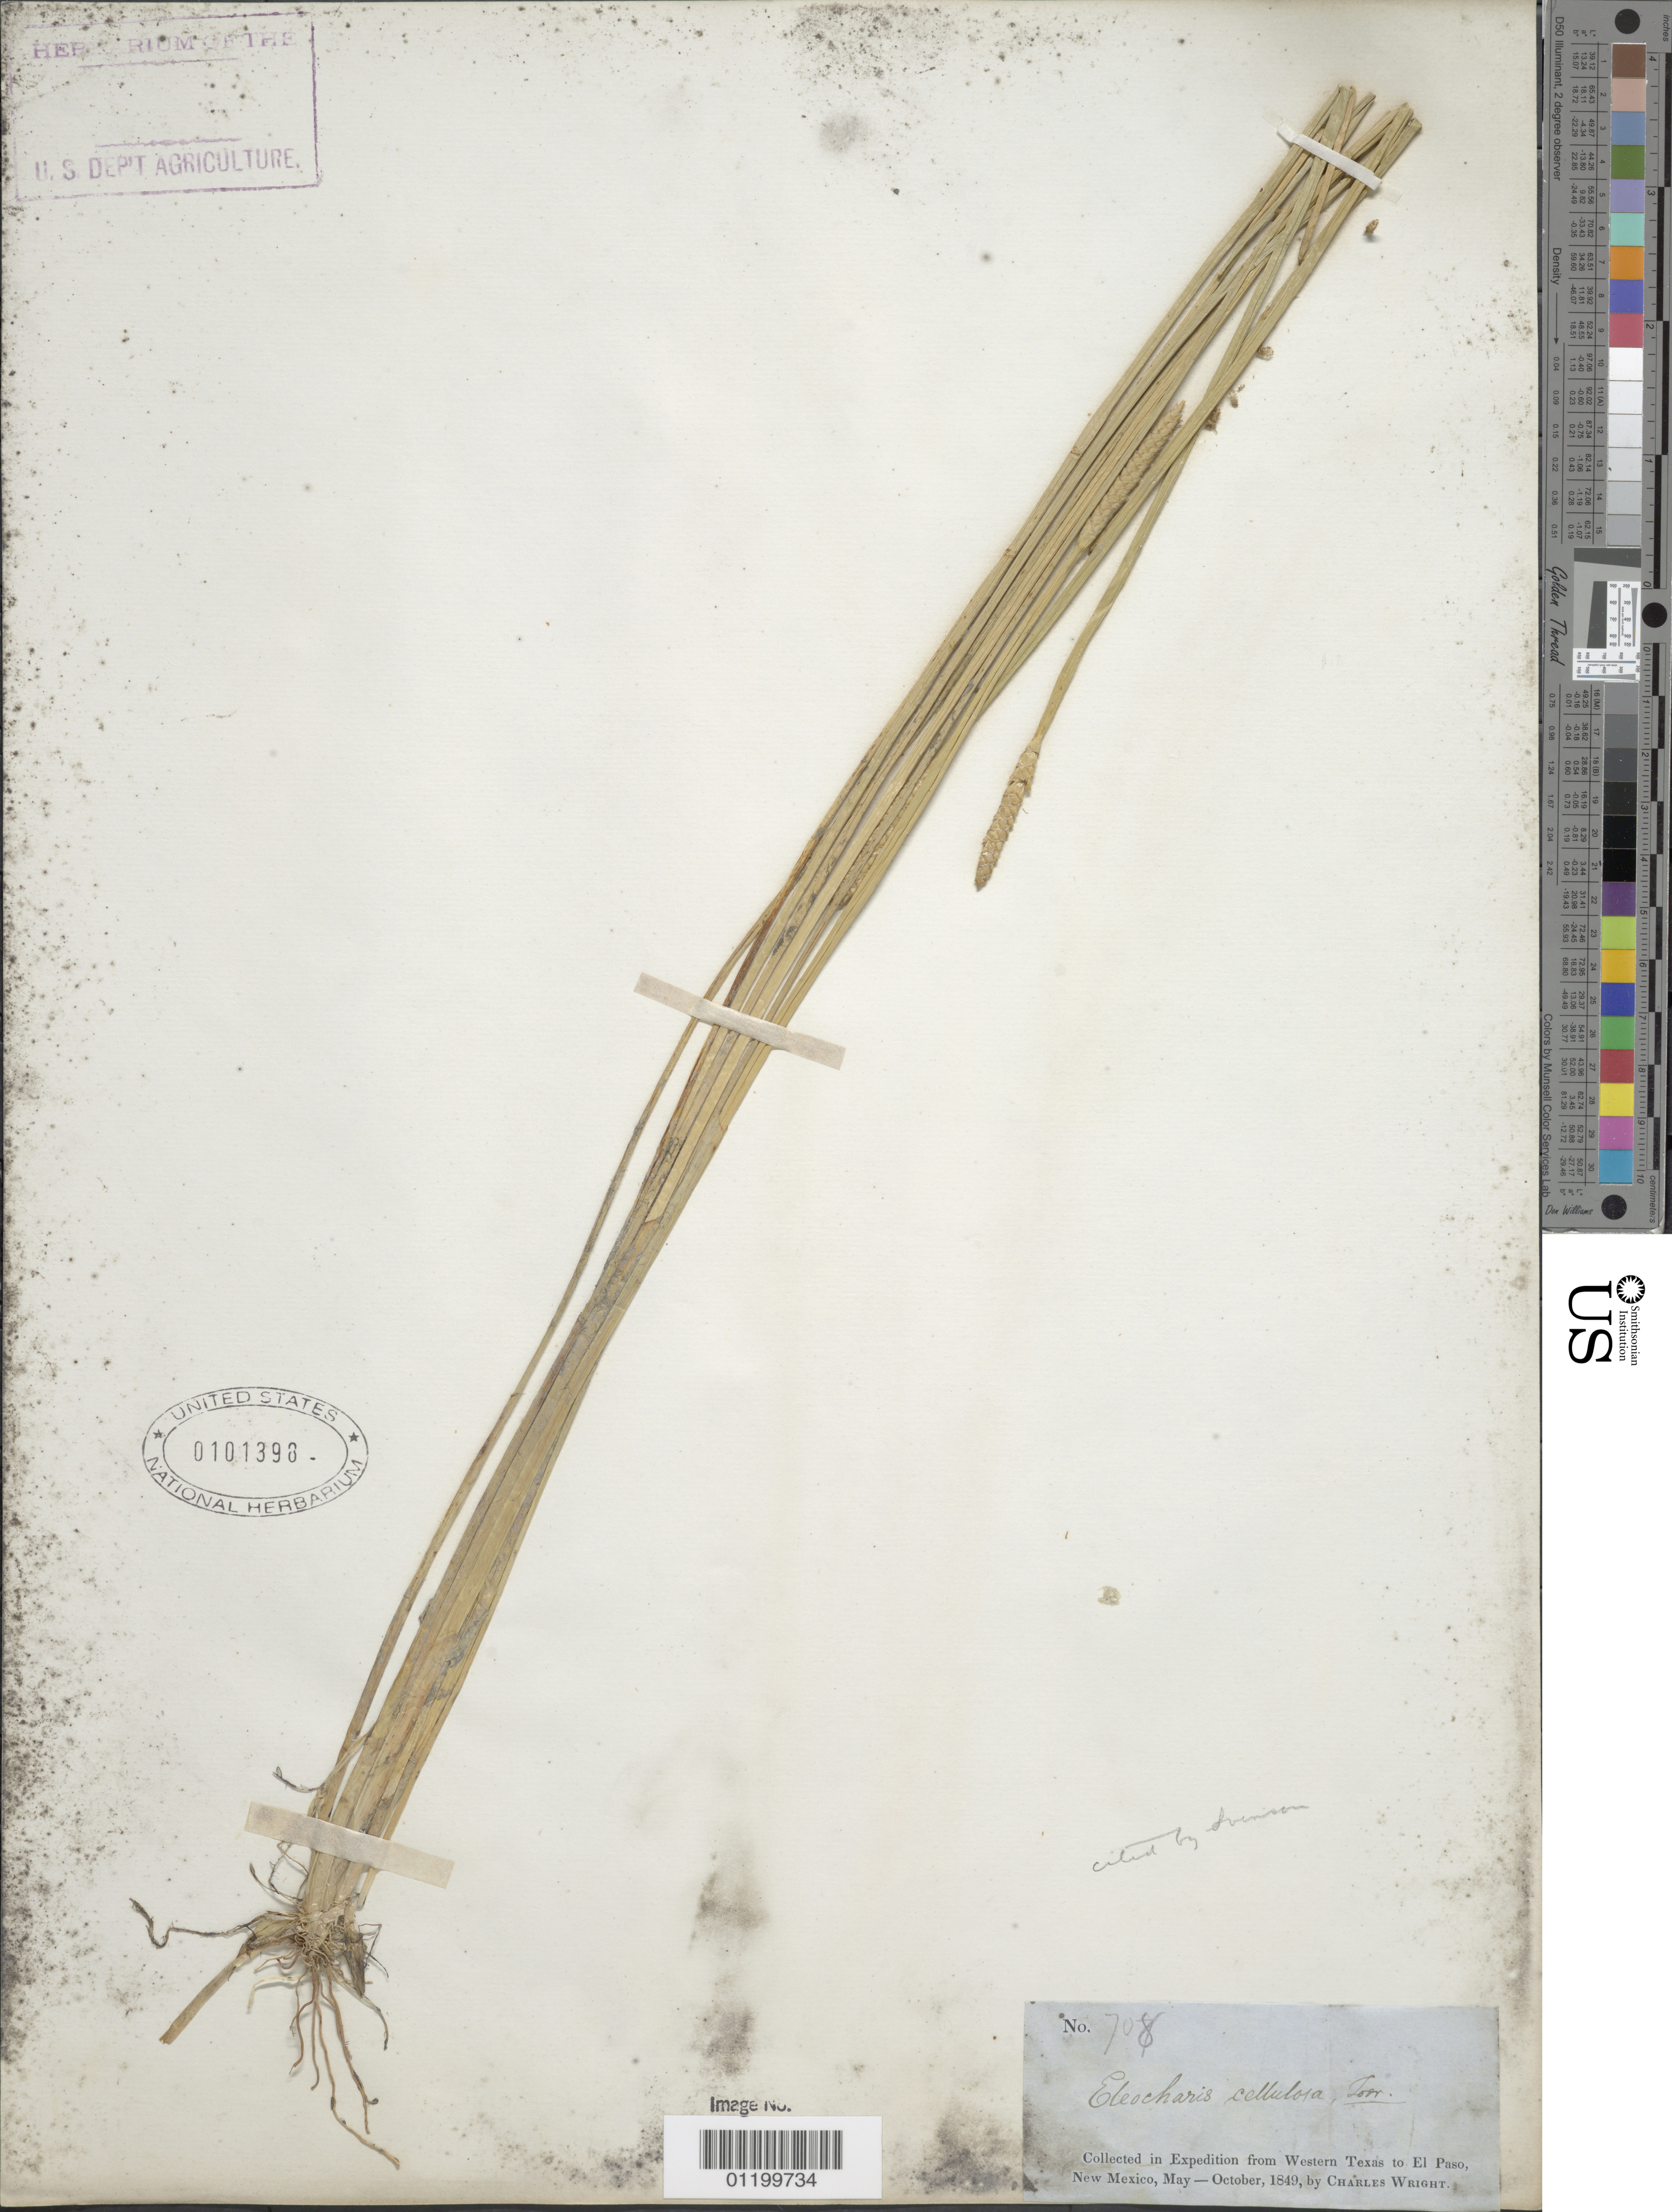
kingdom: Plantae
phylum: Tracheophyta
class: Liliopsida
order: Poales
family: Cyperaceae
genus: Eleocharis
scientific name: Eleocharis cellulosa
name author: Torr.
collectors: C. Wright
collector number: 708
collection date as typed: May 1849 to -- Oct 1849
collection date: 1849-05/1849-10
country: United States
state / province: New Mexico / Texas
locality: from Western Texas to El Paso, New Mexico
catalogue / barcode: US 101398